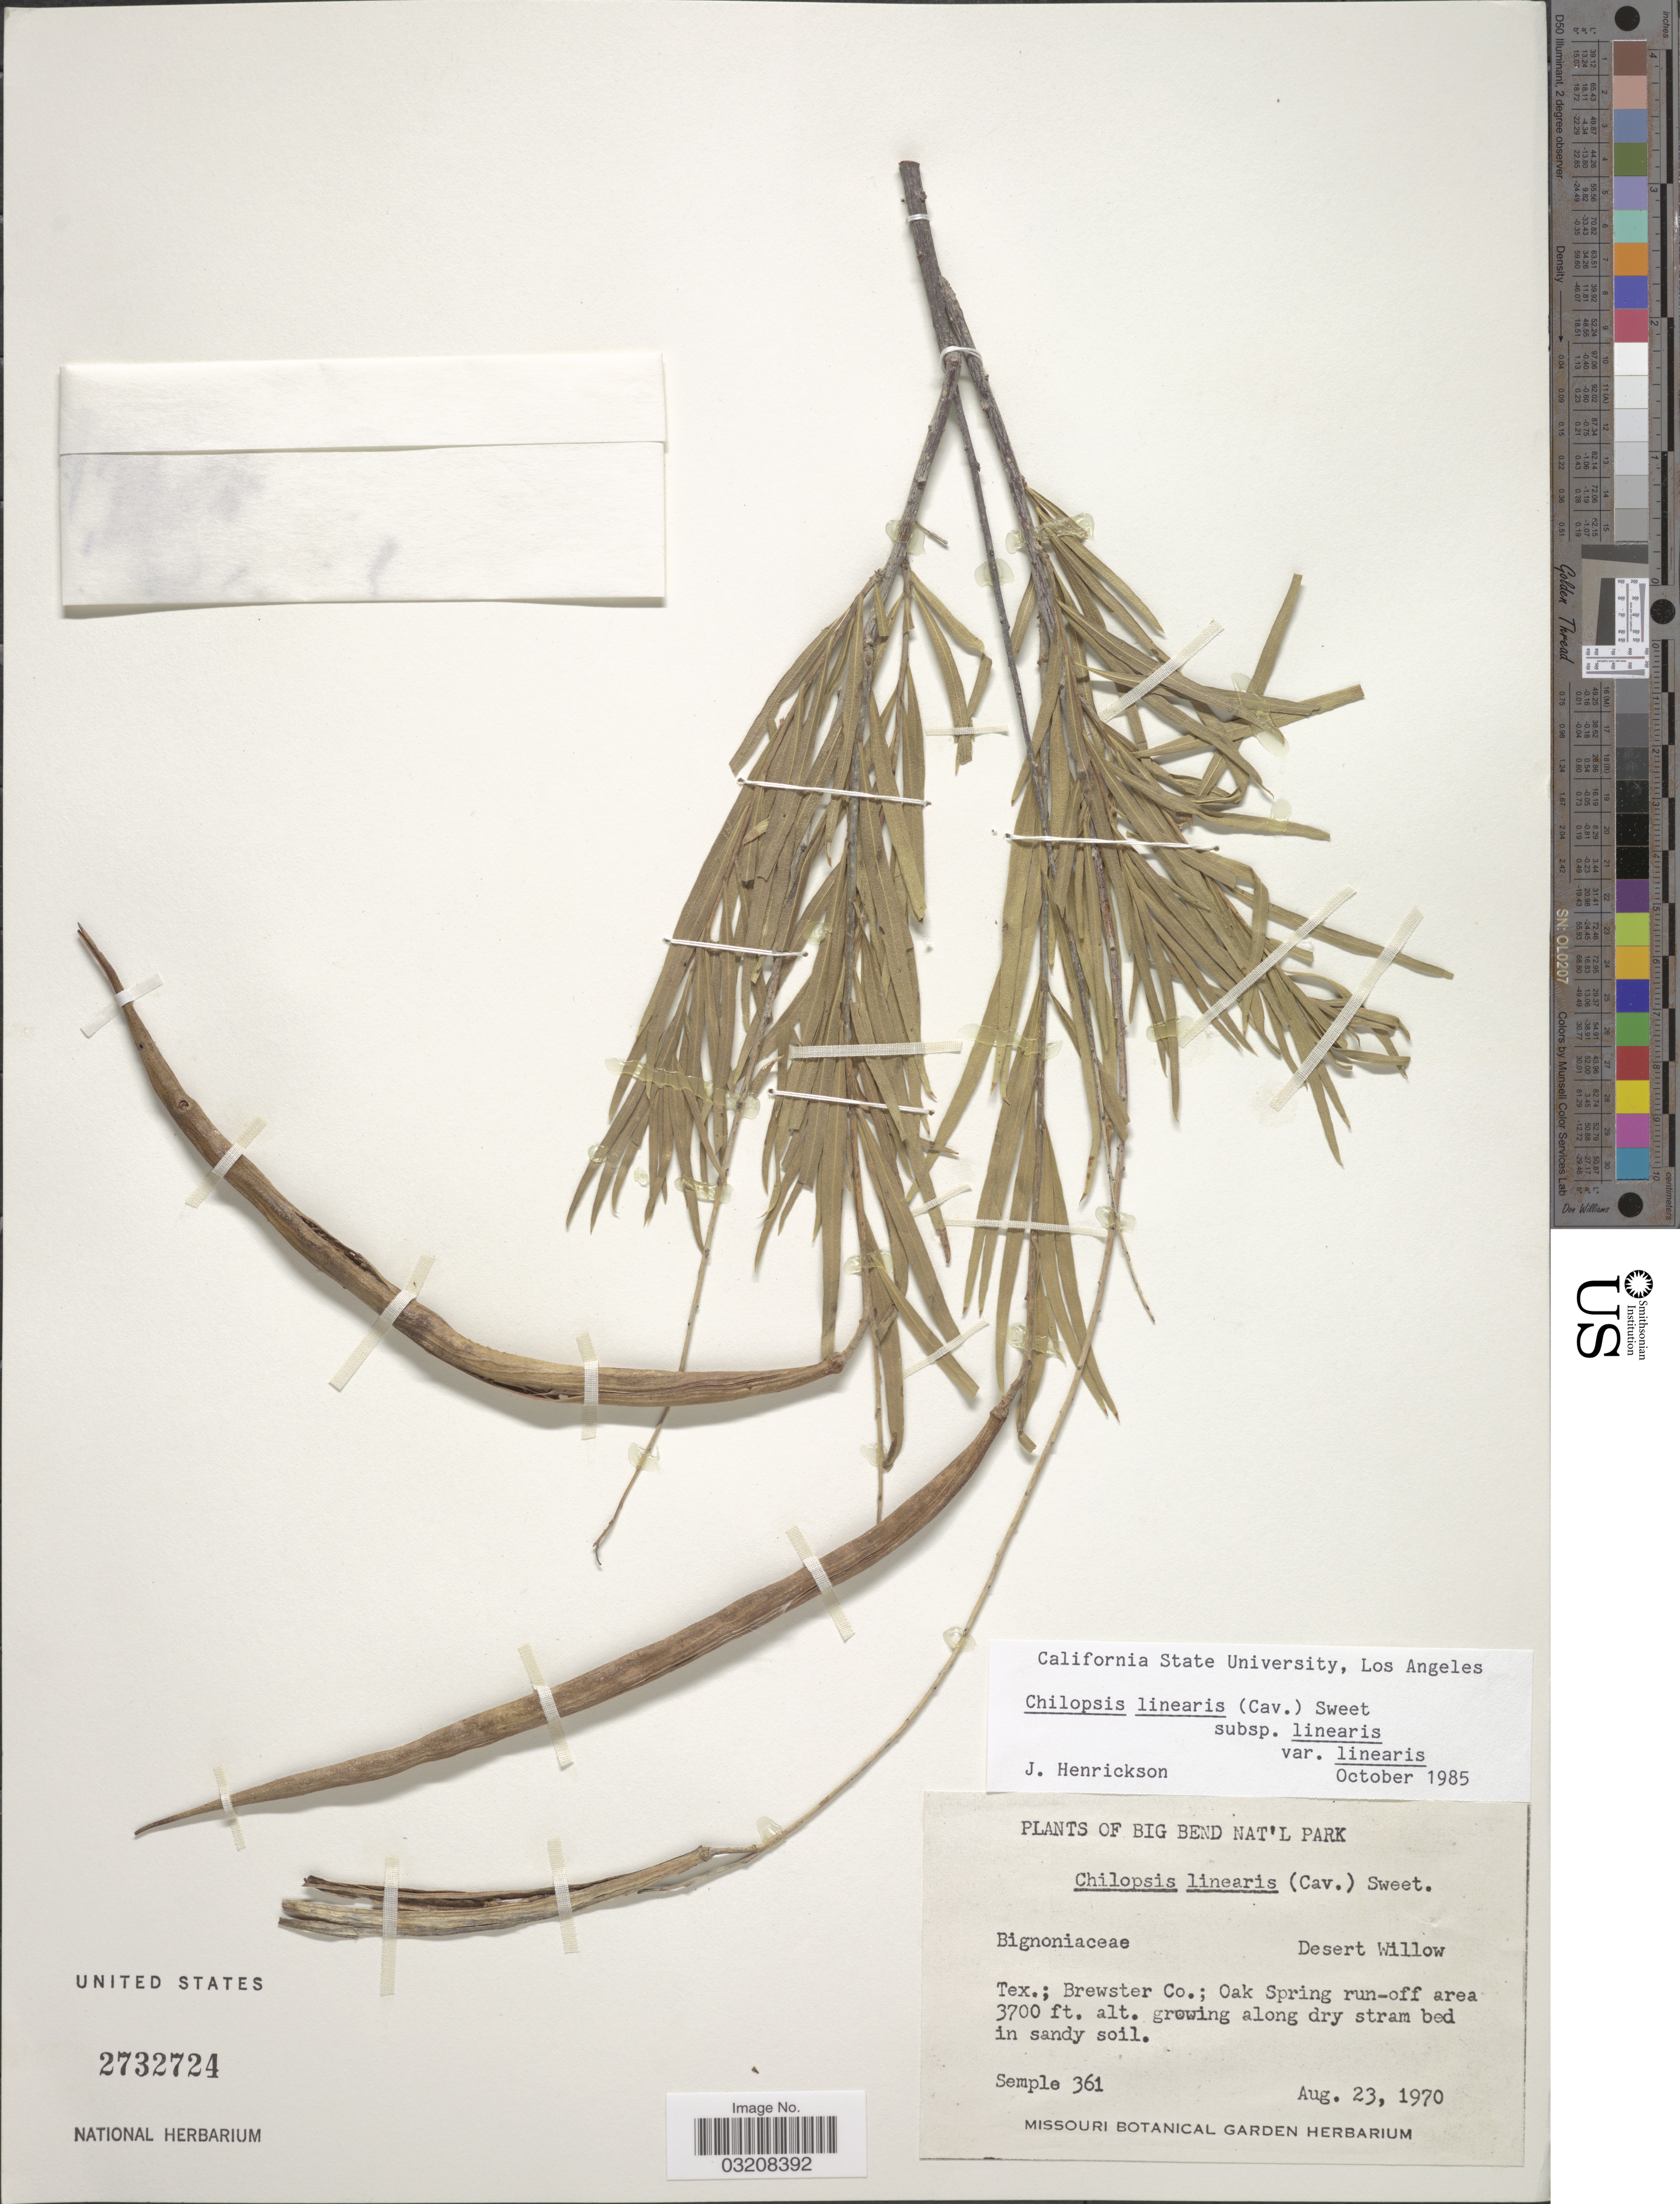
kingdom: Plantae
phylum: Tracheophyta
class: Magnoliopsida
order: Lamiales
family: Bignoniaceae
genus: Chilopsis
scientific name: Chilopsis linearis subsp. linearis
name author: (Cav.) Sweet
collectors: Semple, --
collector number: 361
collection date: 1970-08-23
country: United States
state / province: Texas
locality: Big Bend Nat'l Park. Brewster Co.; Oak spring run-off area.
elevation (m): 1128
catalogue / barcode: US 2732724